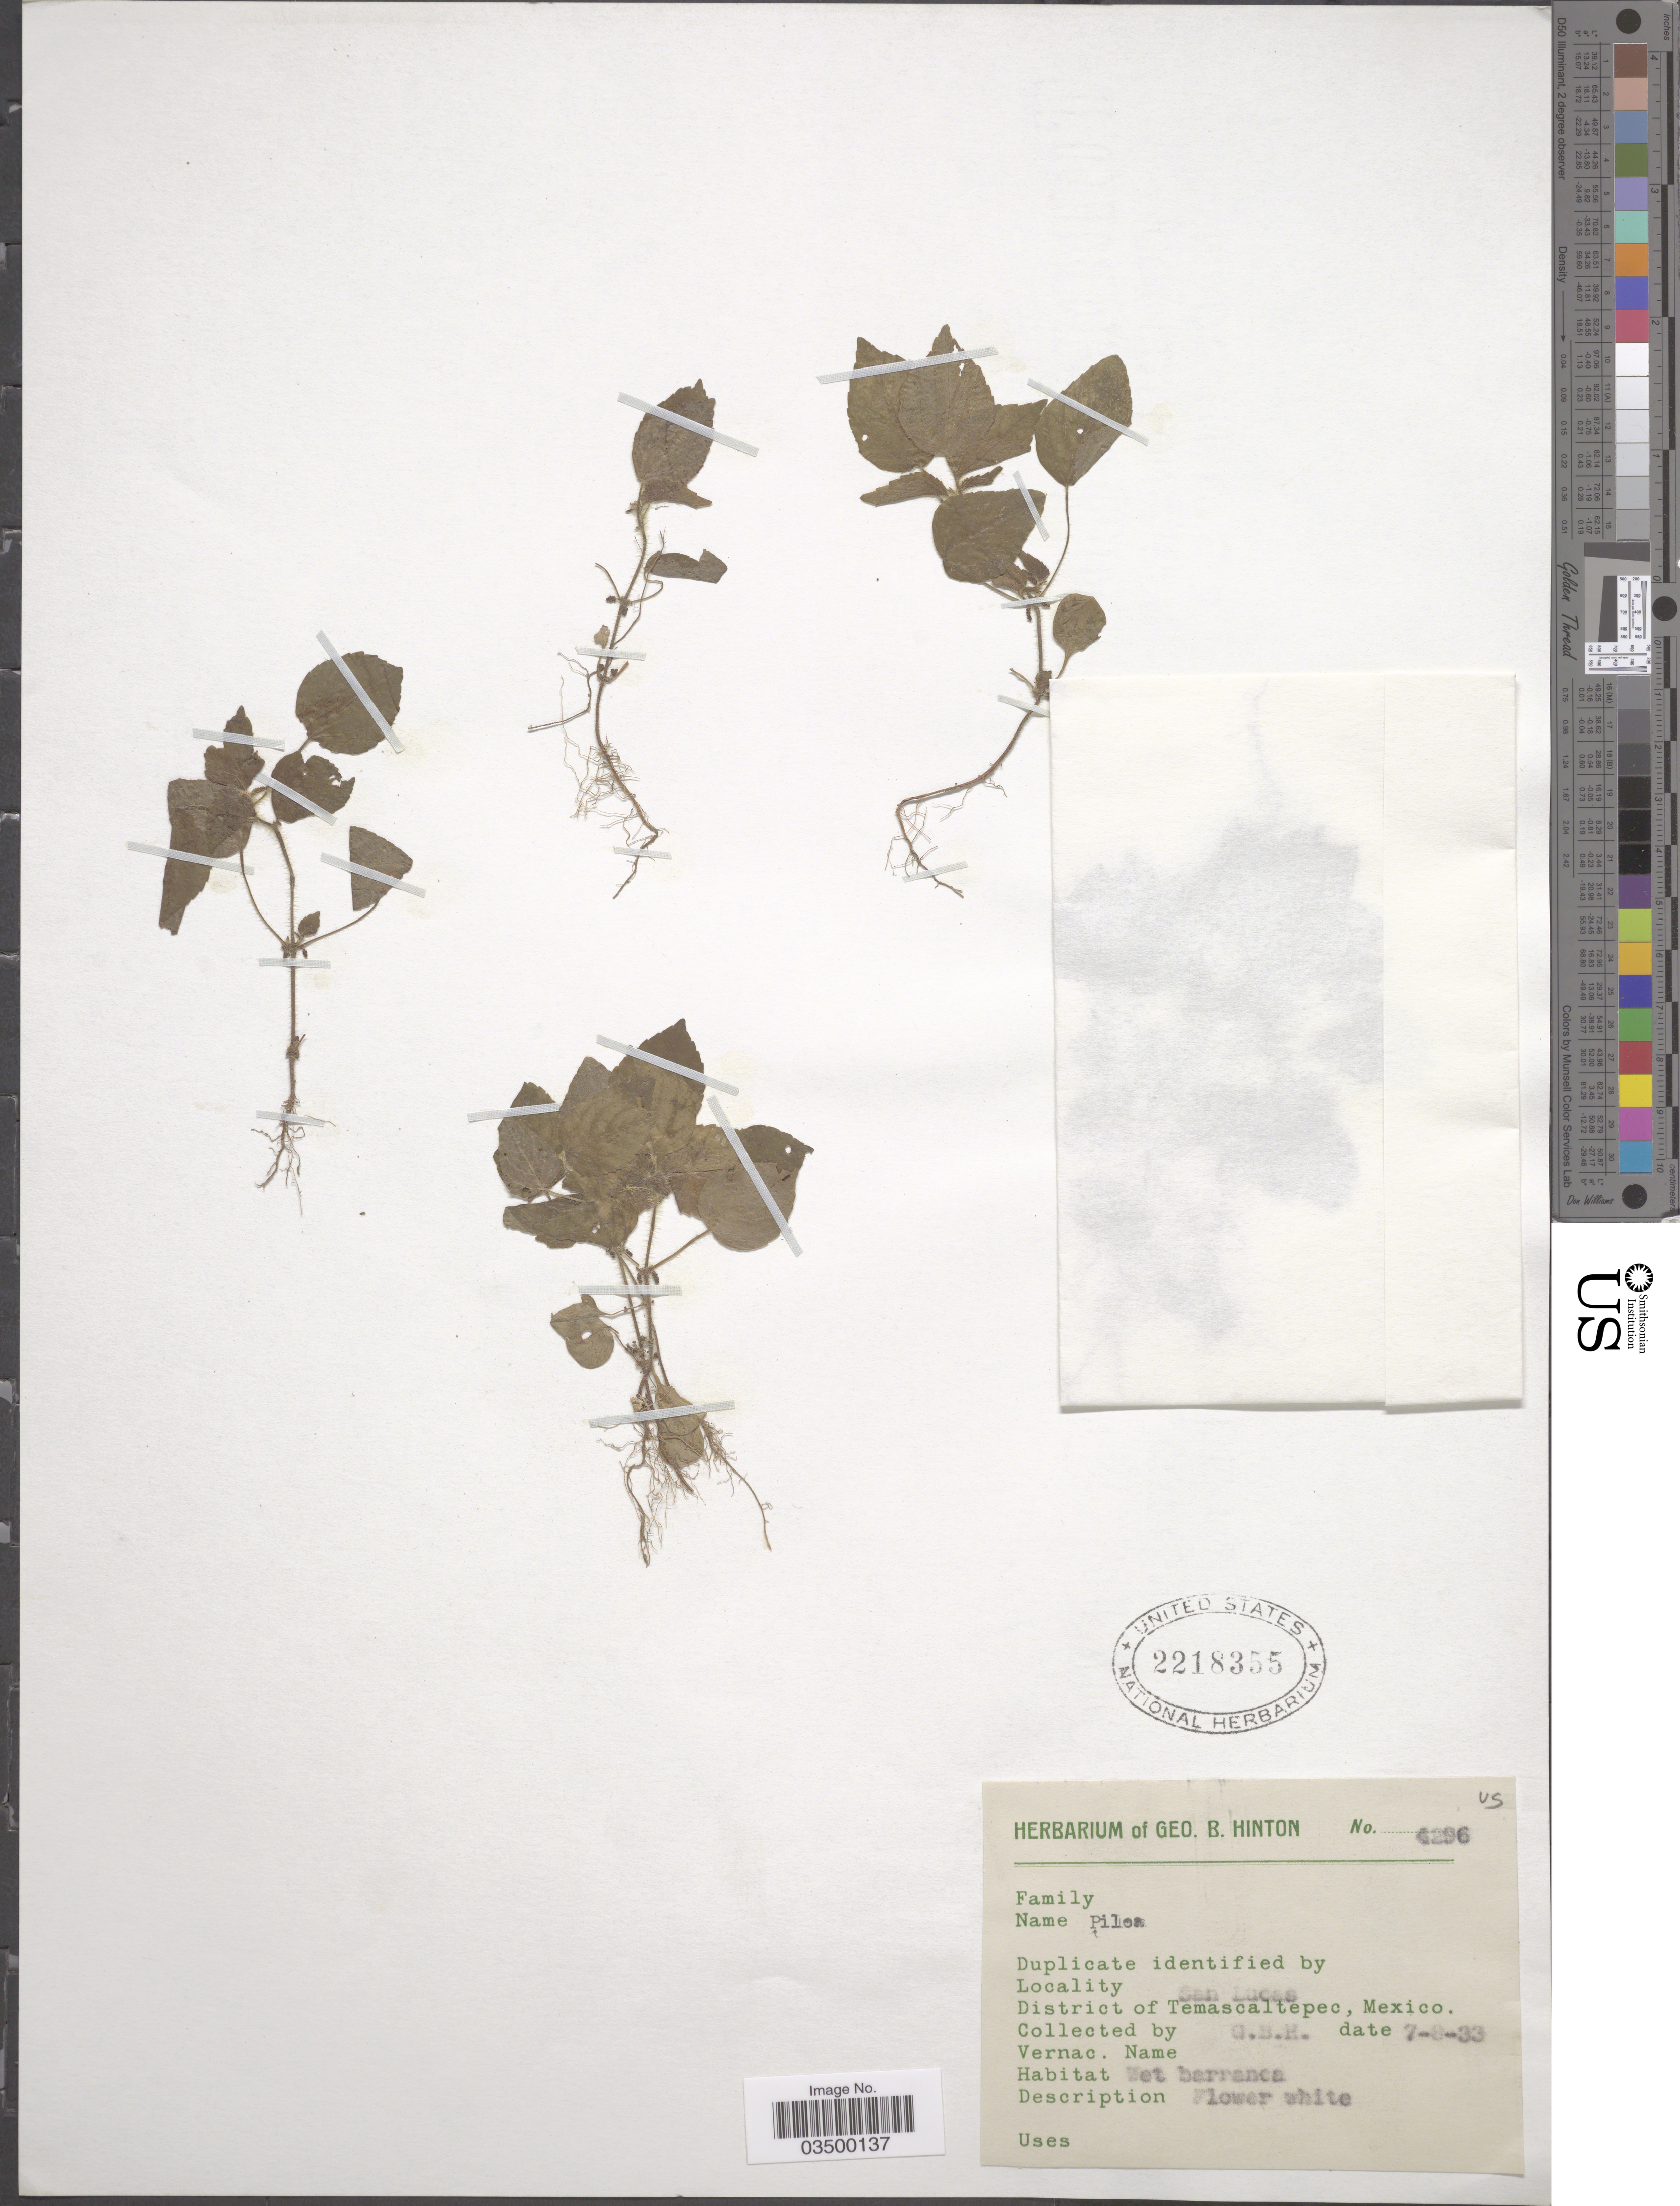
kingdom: Plantae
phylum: Tracheophyta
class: Magnoliopsida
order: Rosales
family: Urticaceae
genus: Pilea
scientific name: Pilea sp.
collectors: G. B. Hinton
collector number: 4296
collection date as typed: Transcribed d/m/y: 7/8/33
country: Mexico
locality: San Lucas. District of Temascaltepec.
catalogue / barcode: US 2218355